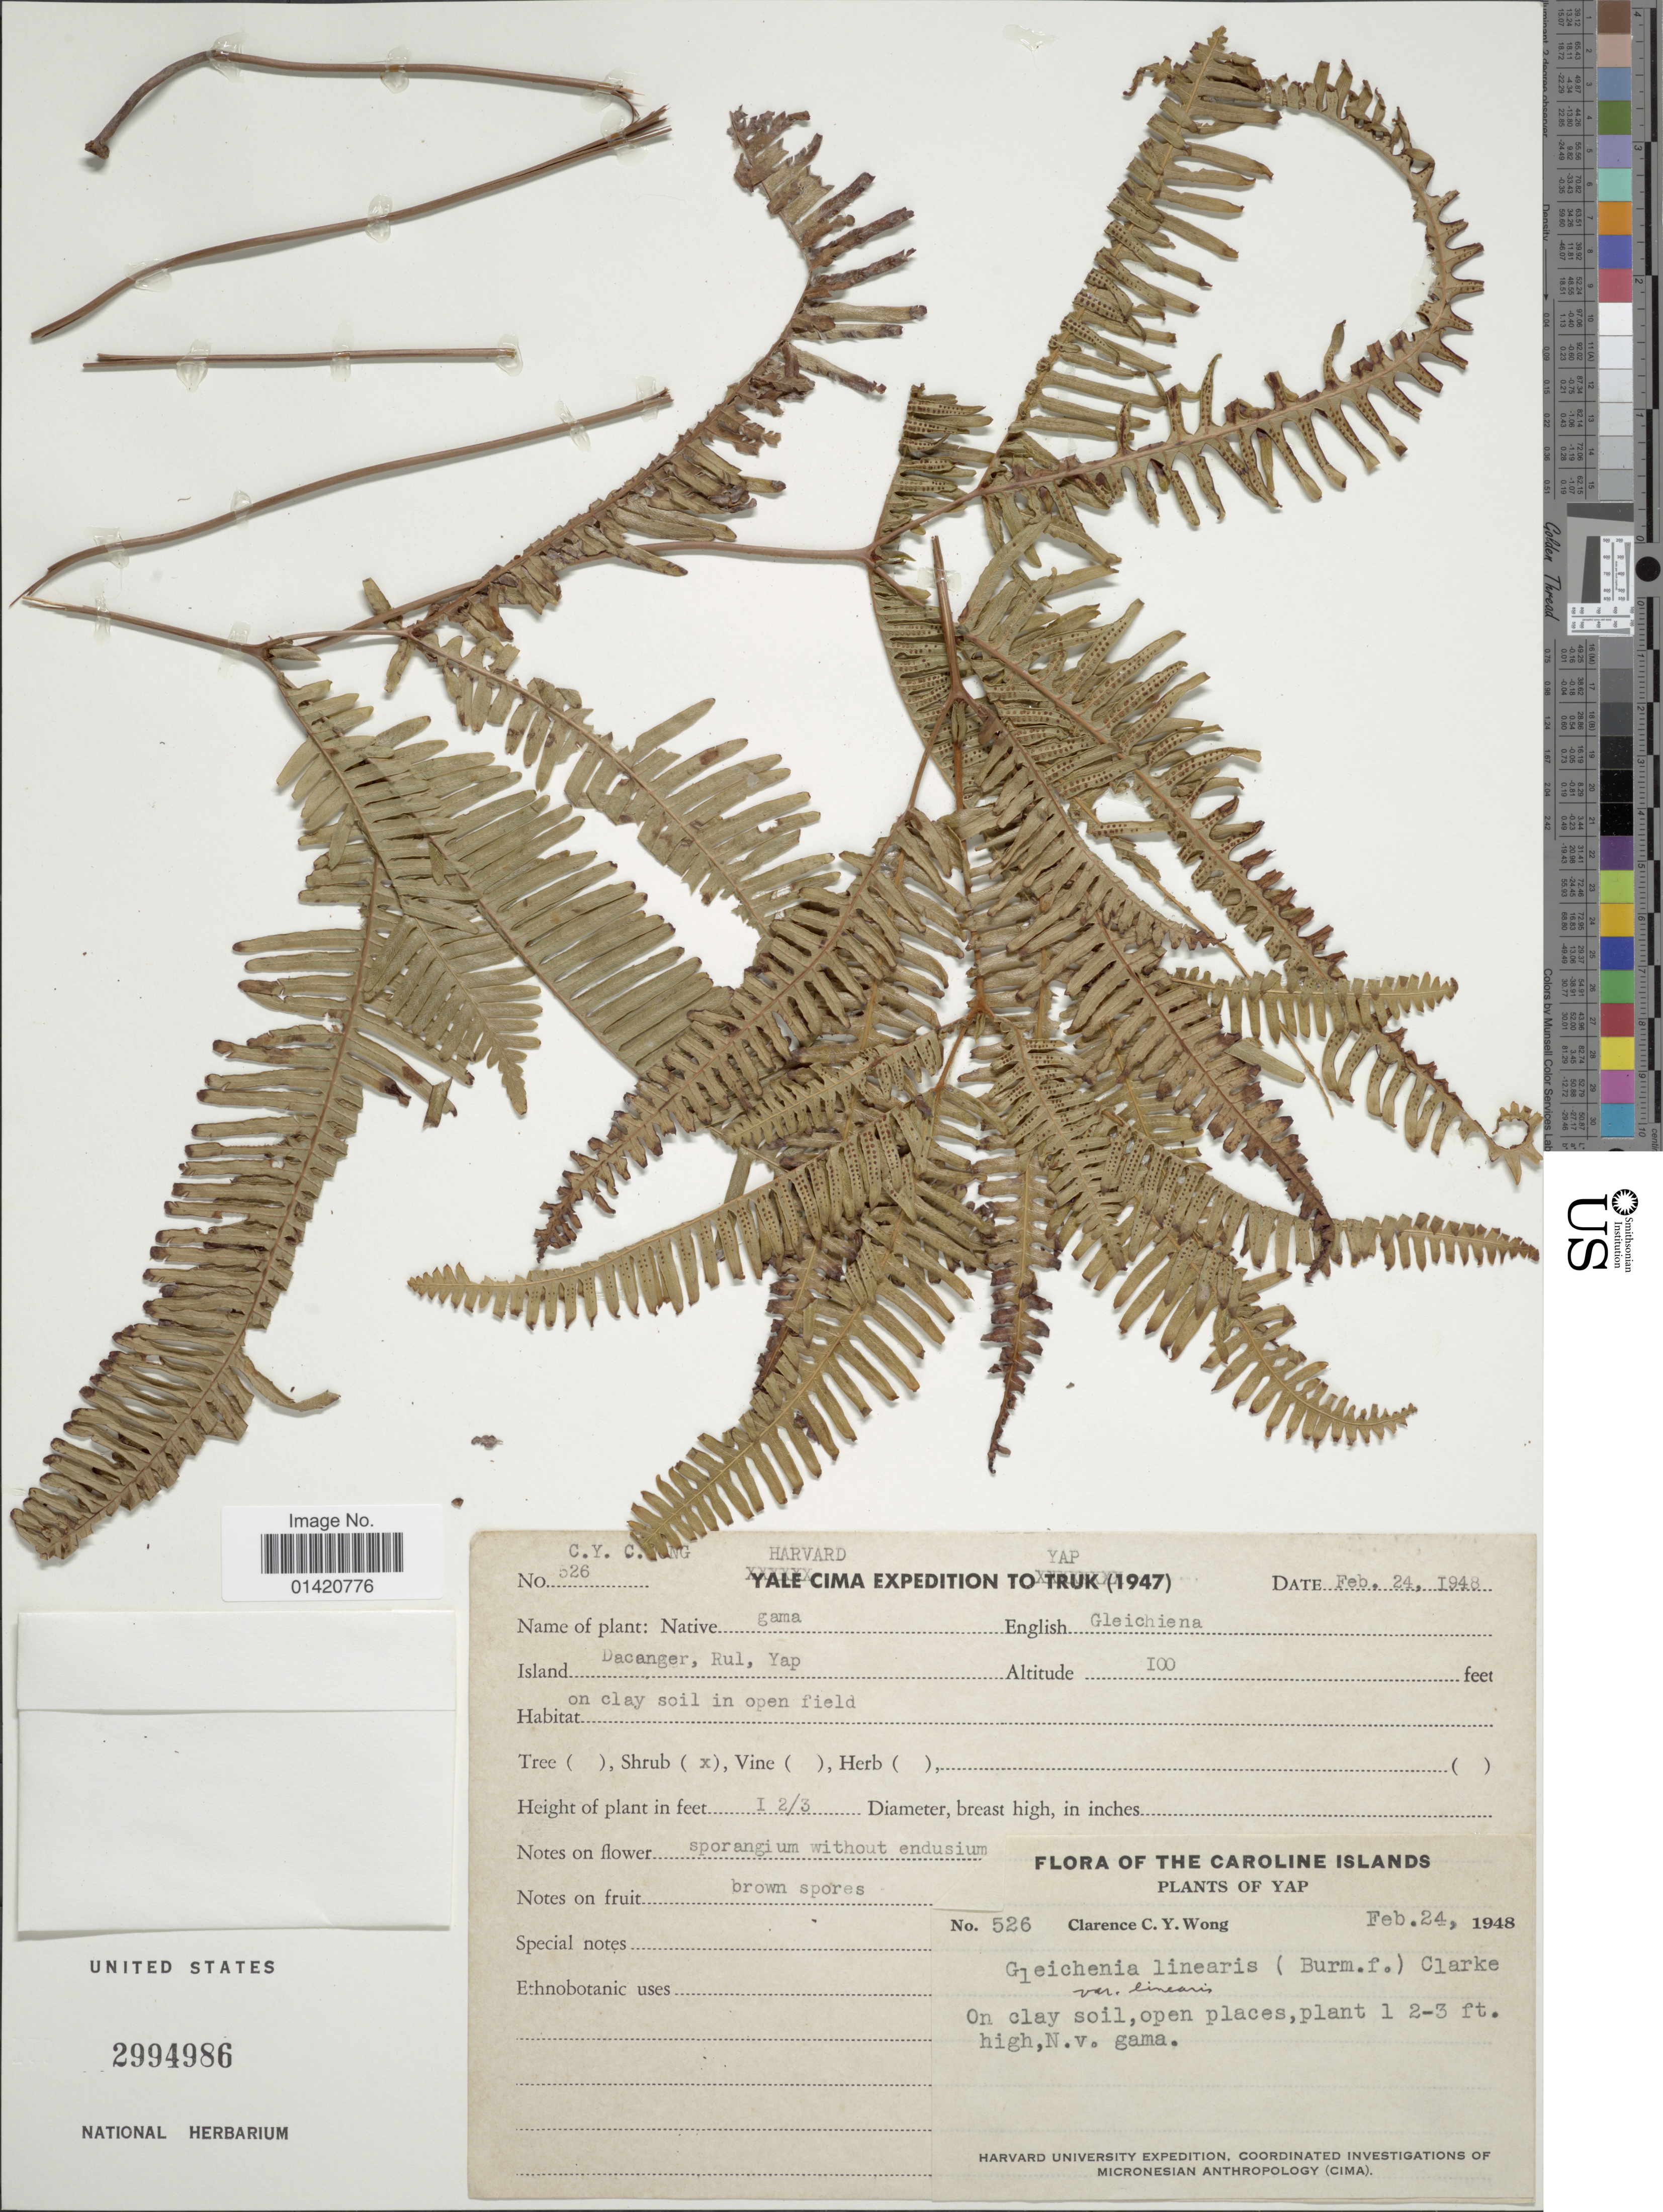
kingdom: Plantae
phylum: Tracheophyta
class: Polypodiopsida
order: Gleicheniales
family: Gleicheniaceae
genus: Dicranopteris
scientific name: Dicranopteris linearis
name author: (Burm. f.) Underw.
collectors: C. Y. C. Wong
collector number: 526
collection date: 1948-02-24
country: Micronesia, Federated States of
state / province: Yap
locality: The Caroline Islands, Island Dacanger, Rul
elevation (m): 30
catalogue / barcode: US 2994986